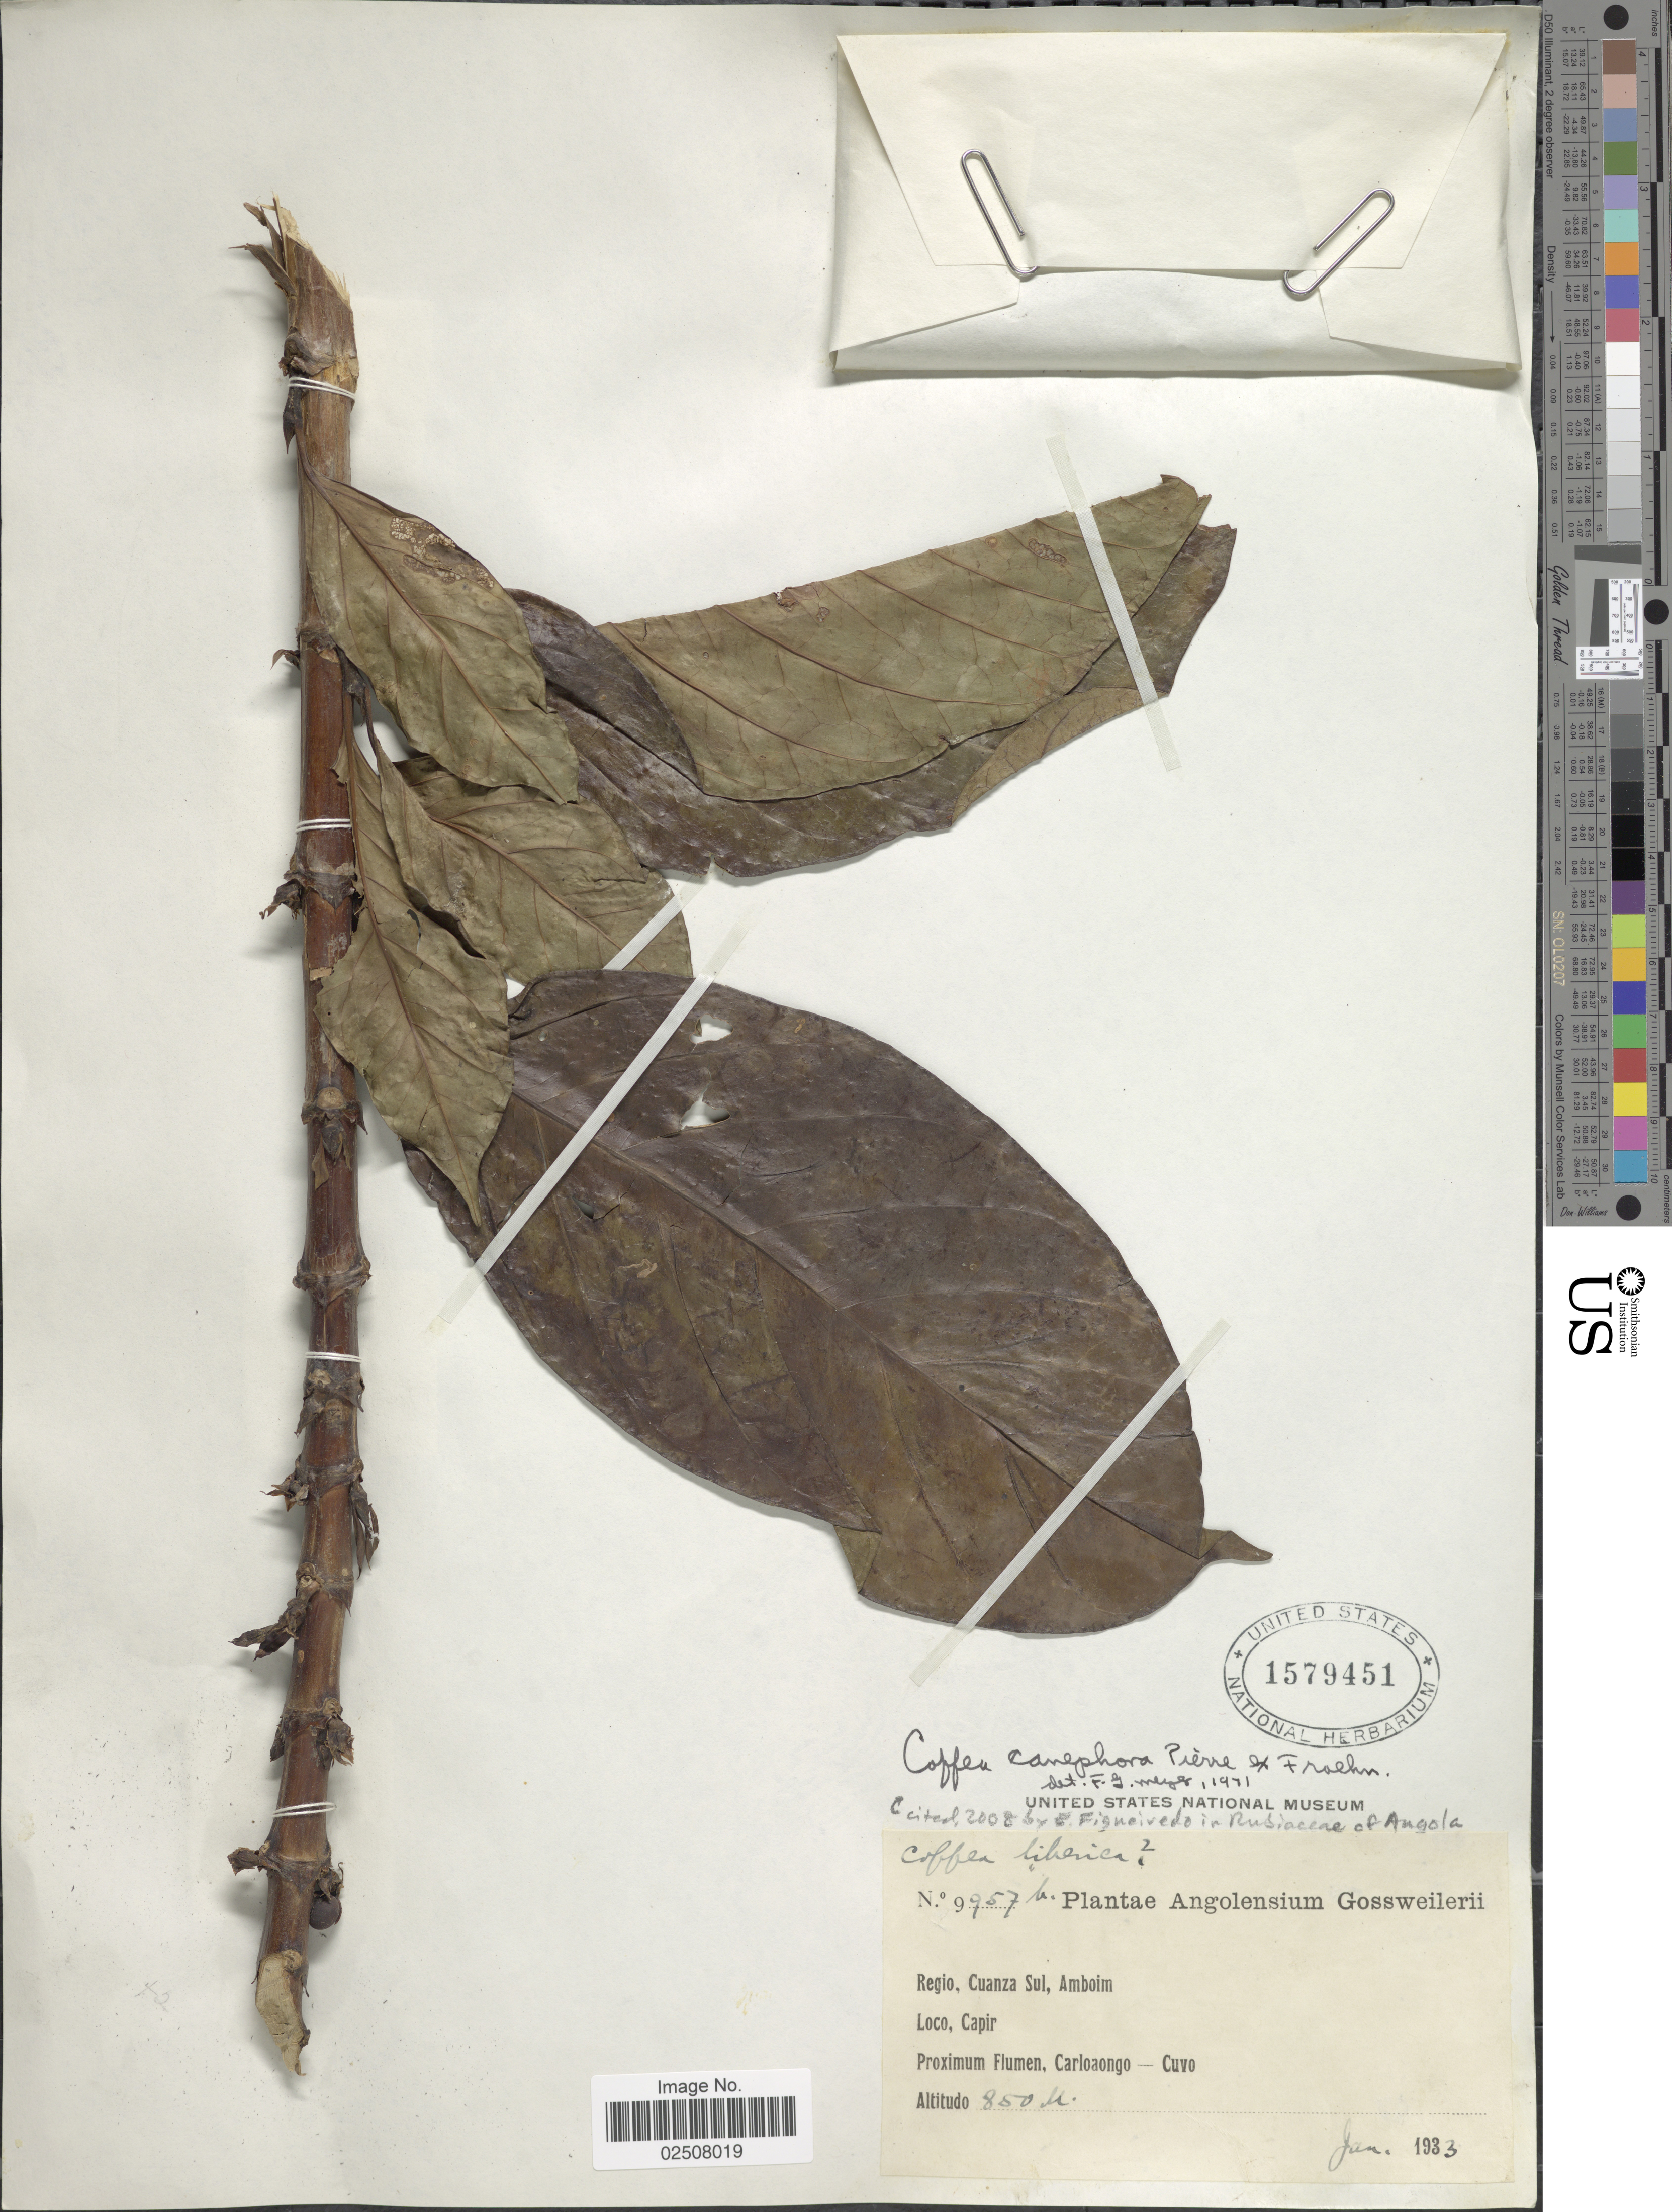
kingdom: Plantae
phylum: Tracheophyta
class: Magnoliopsida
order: Gentianales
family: Rubiaceae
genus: Coffea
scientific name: Coffea canephora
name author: Pierre ex A. Cunn.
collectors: -. Gossweiler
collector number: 9957b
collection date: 1933-01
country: Angola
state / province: Cuanza Sul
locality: Regio, Cuanzu Sul, Amboim, Capir, Proximum Flumen, Carloaongo - Cuvo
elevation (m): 850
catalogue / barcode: US 1579451